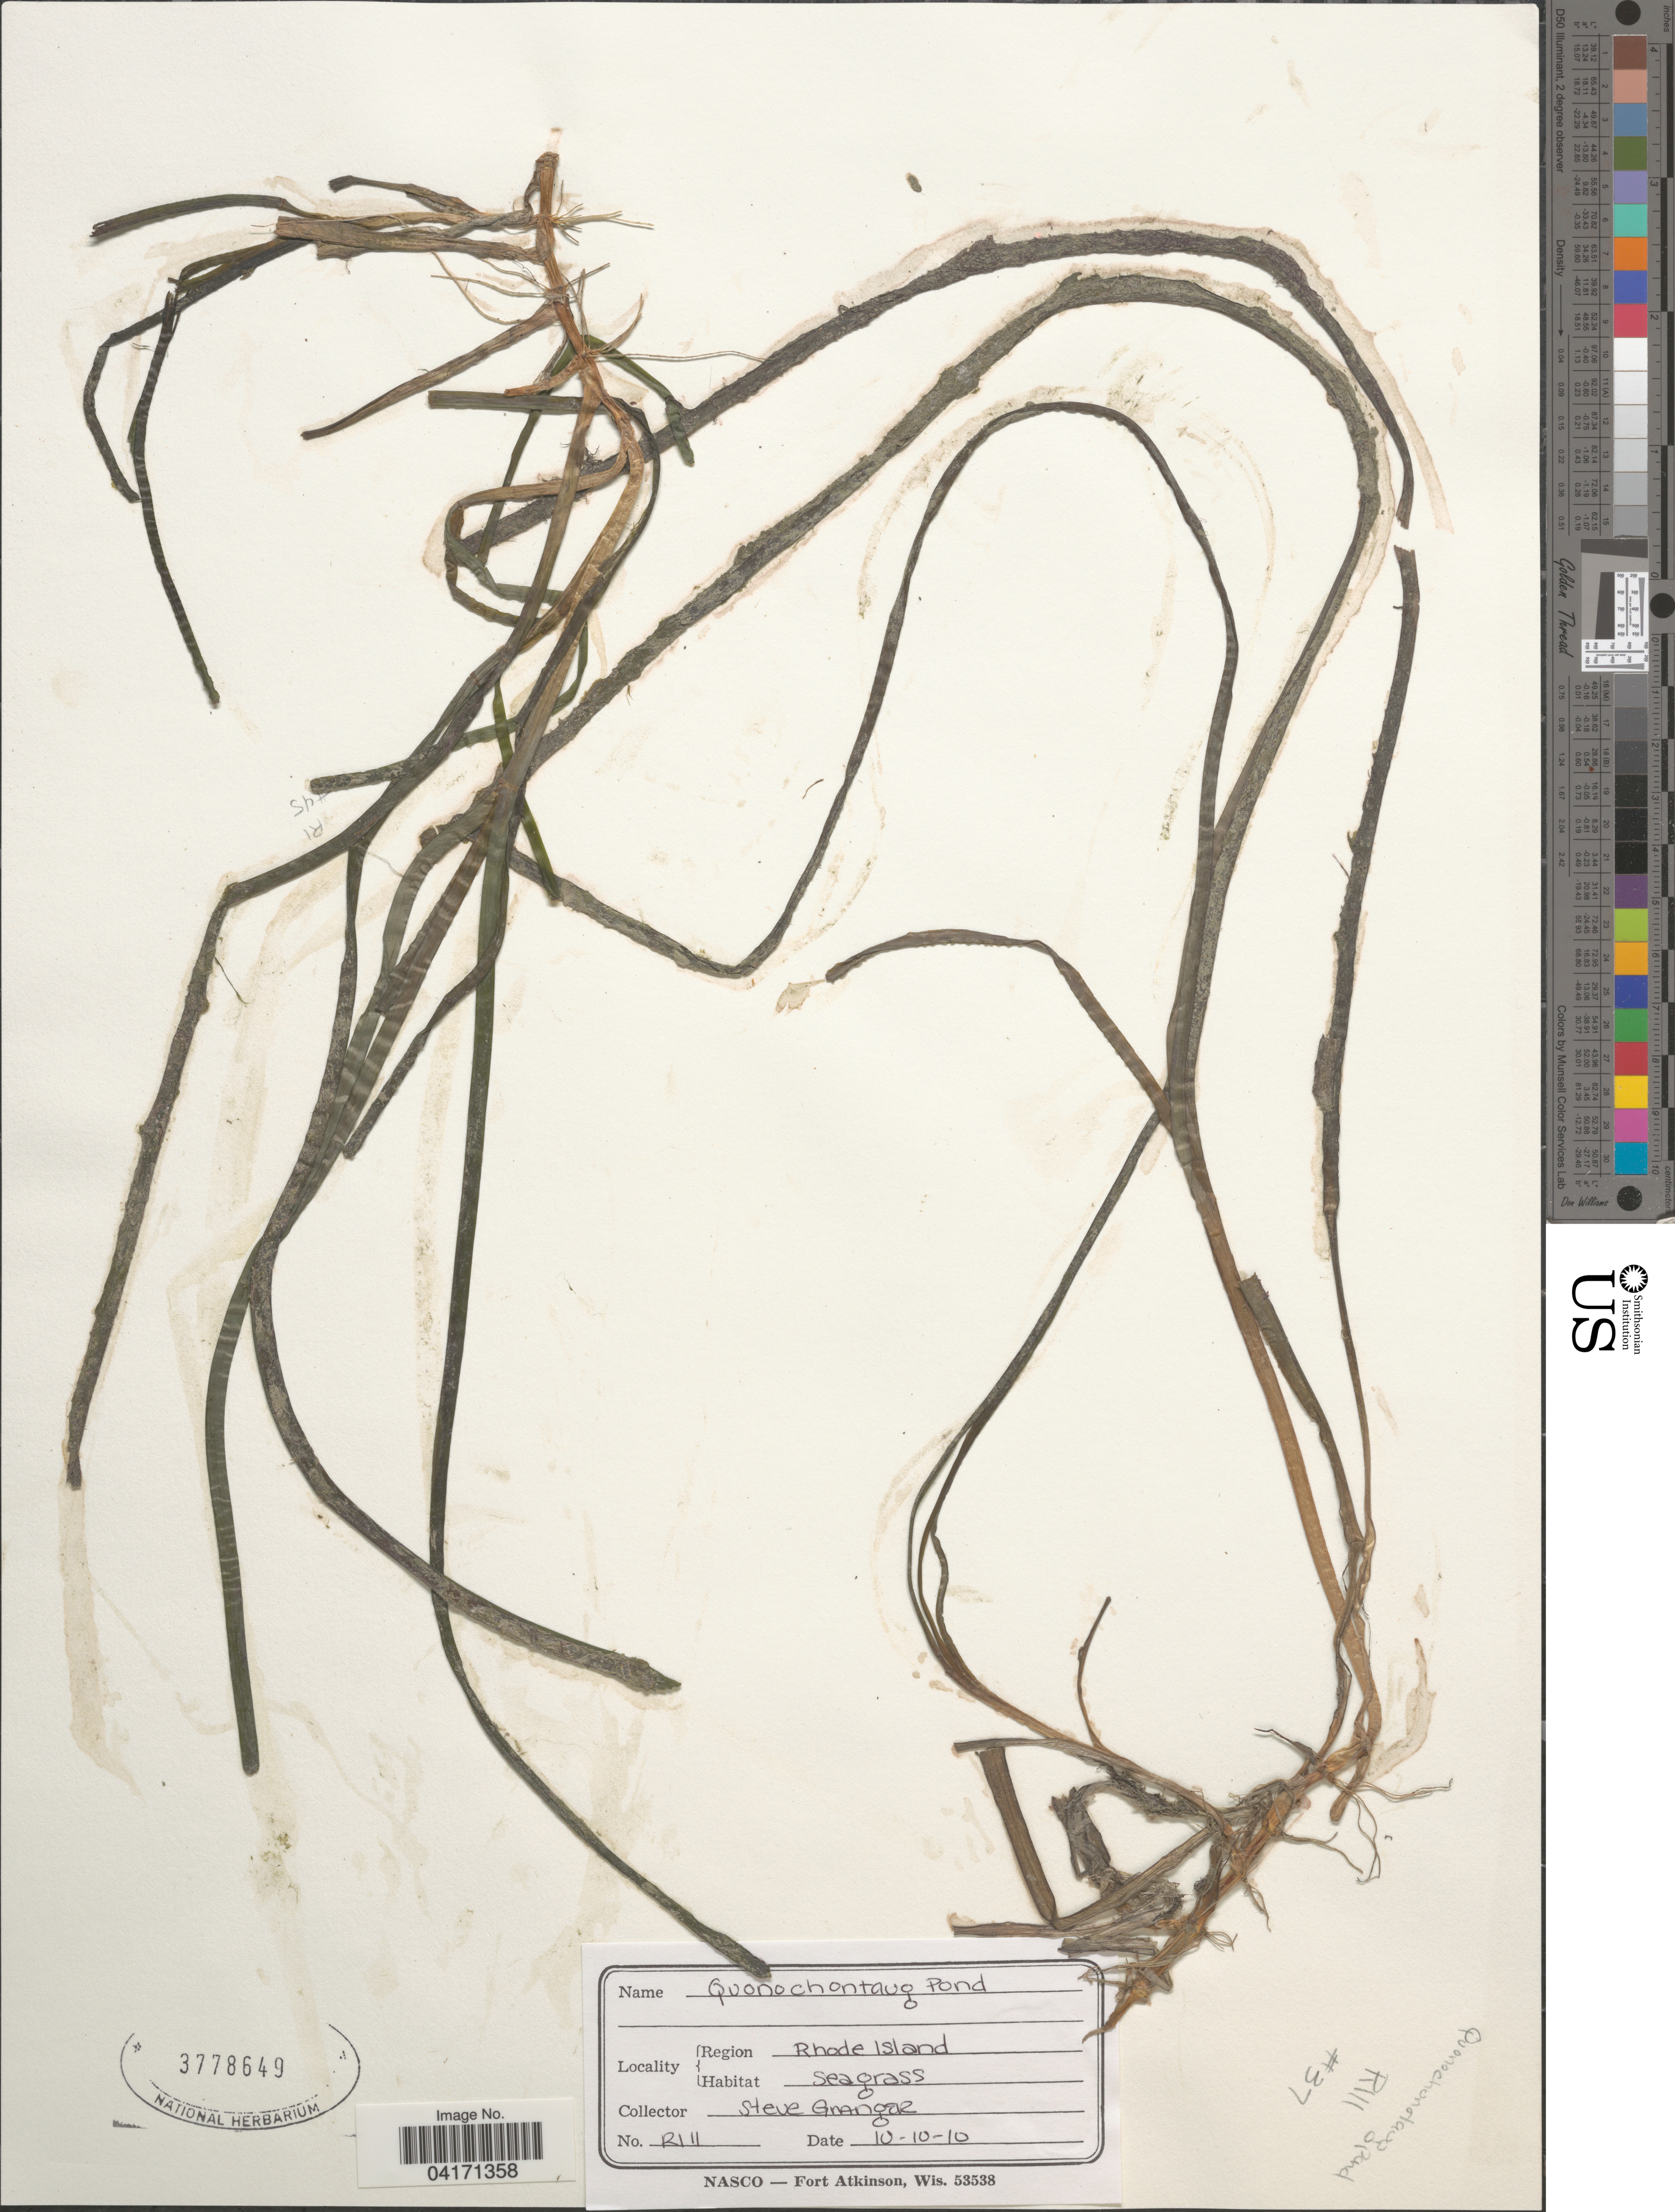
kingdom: Plantae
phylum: Tracheophyta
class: Liliopsida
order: Alismatales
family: Zosteraceae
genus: Zostera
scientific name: Zostera marina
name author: L.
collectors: S. Granger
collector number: RI11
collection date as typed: Transcribed d/m/y: 10/10/10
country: United States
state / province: Rhode Island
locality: Quonochontaug Pond. Region Rhode Island.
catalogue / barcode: US 3778649